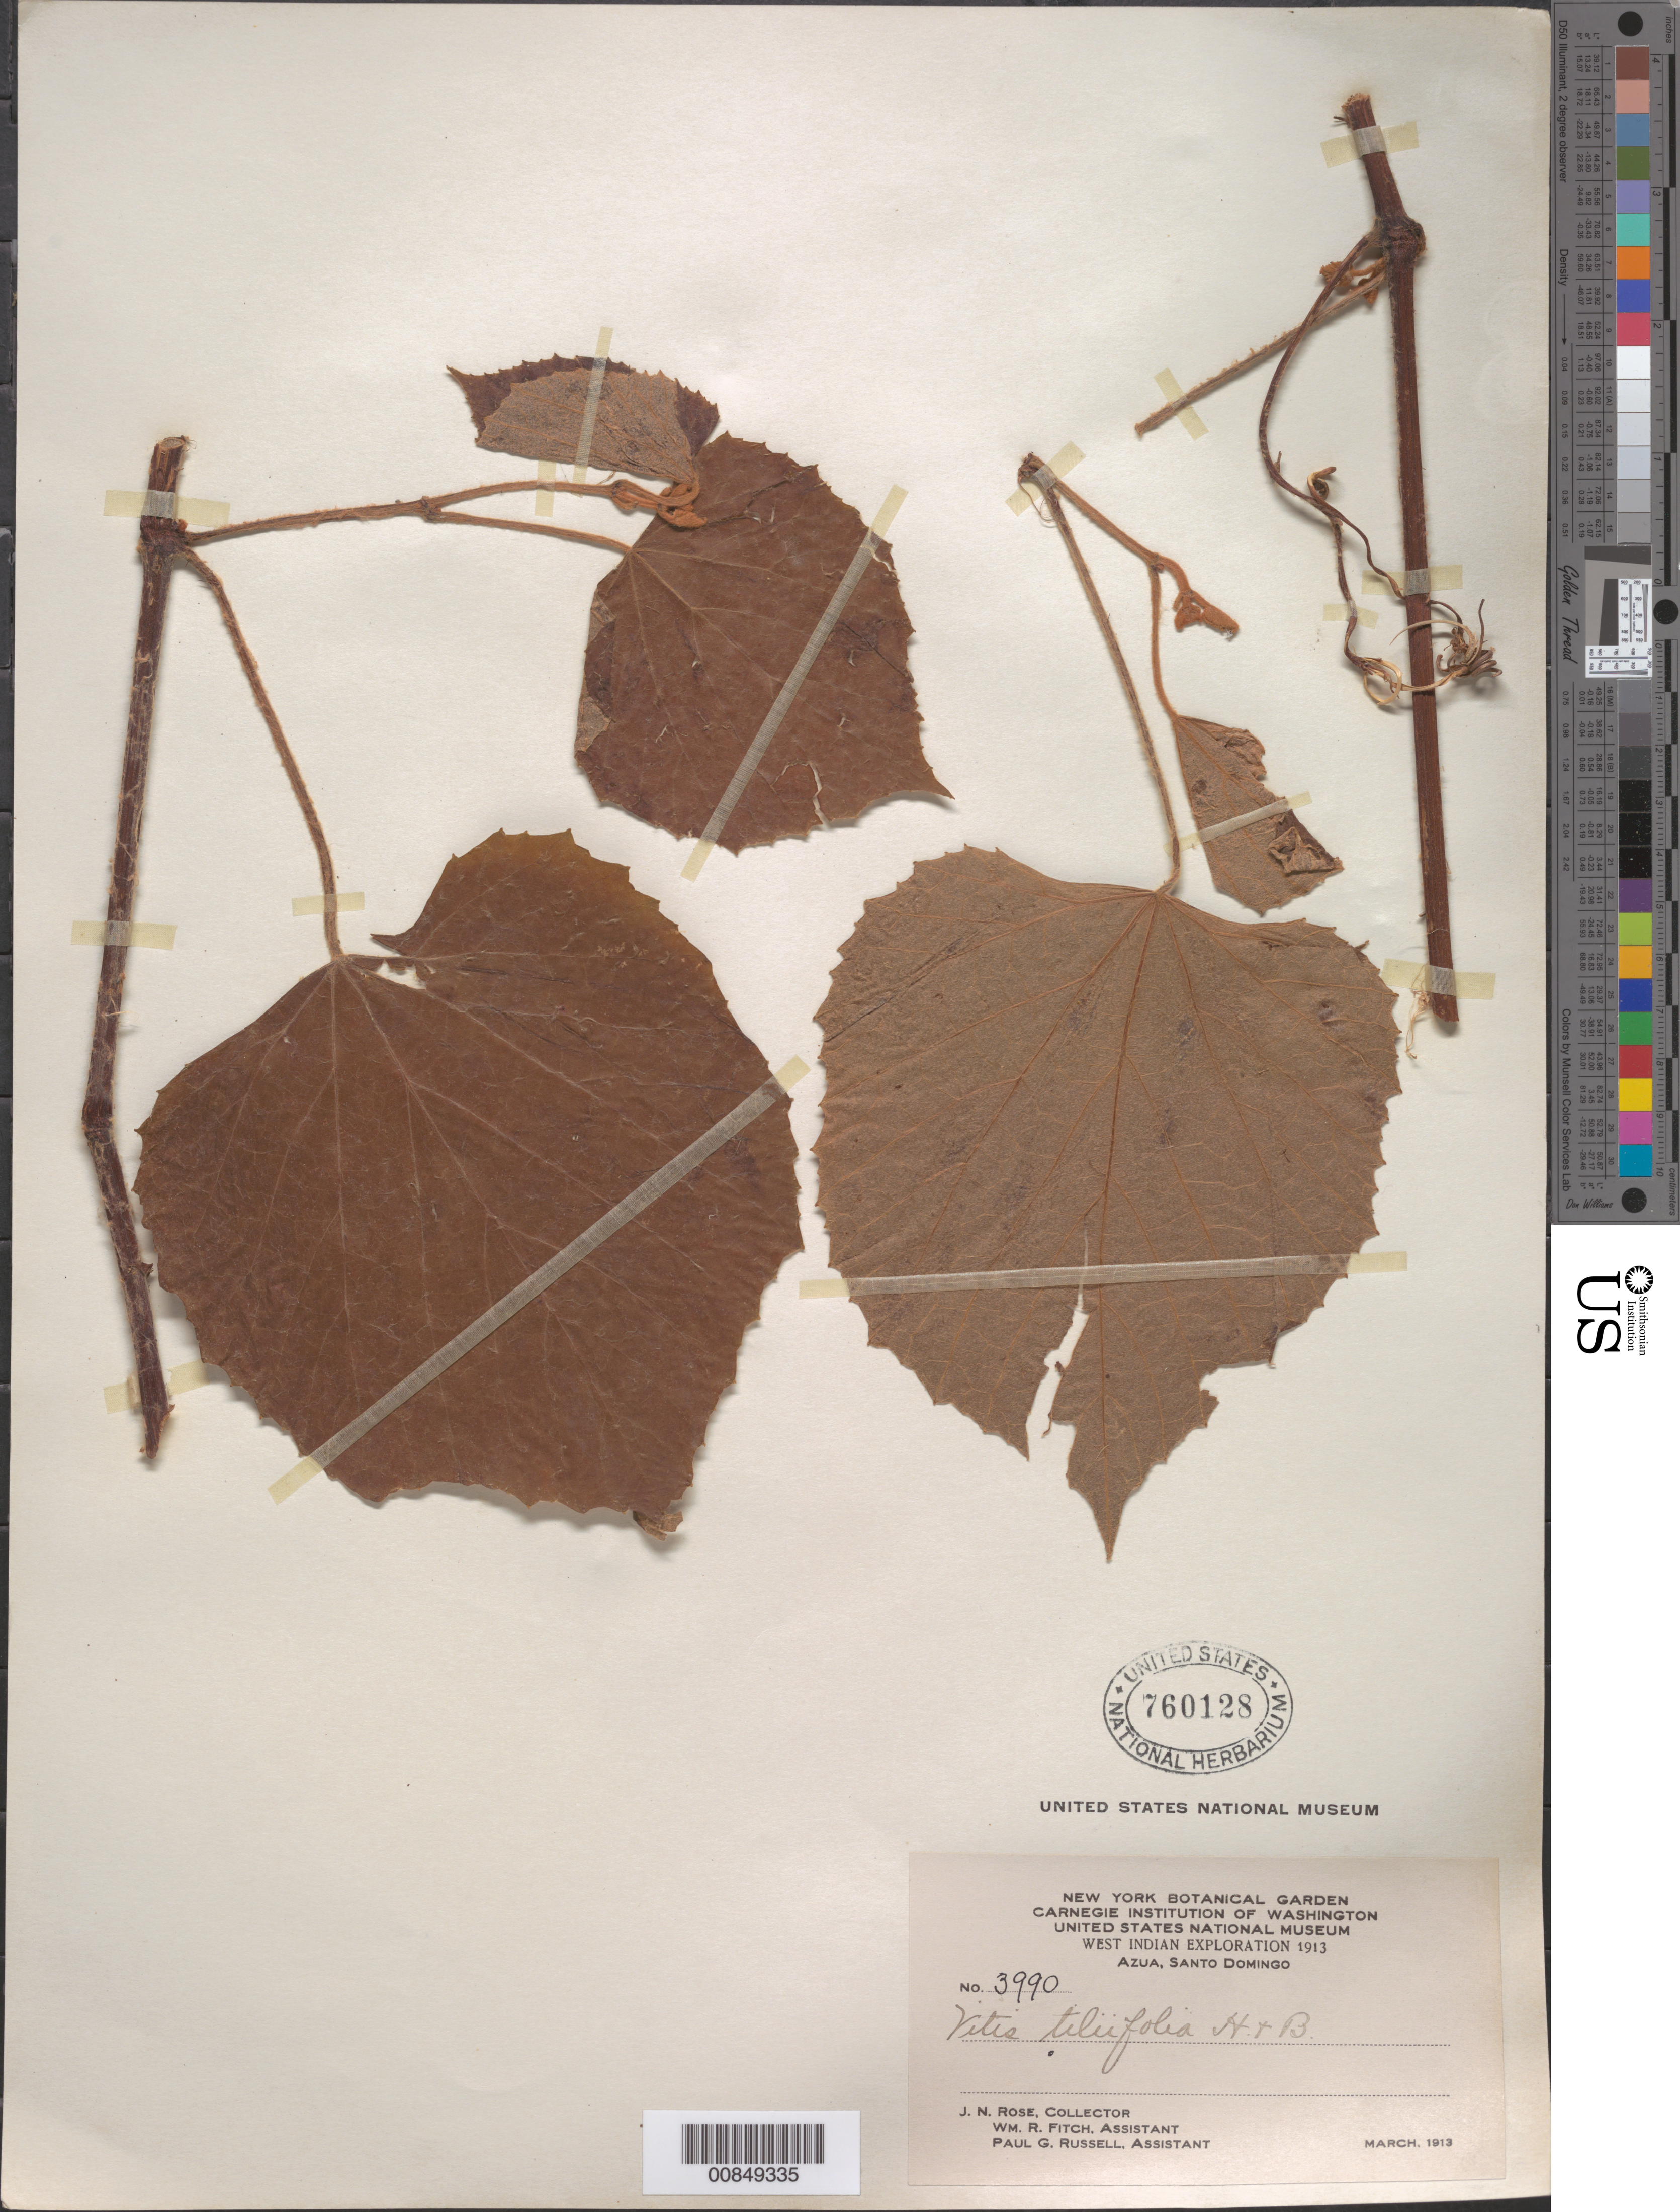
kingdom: Plantae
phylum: Tracheophyta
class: Magnoliopsida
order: Vitales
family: Vitaceae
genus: Vitis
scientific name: Vitis tiliifolia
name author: Humb. & Bonpl. ex Schult.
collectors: J. N. Rose, W. R. Fitch & P. G. Russell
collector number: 3990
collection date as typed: Mar 1913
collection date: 1913-03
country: Dominican Republic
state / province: Azua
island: Hispaniola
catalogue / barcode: US 760128